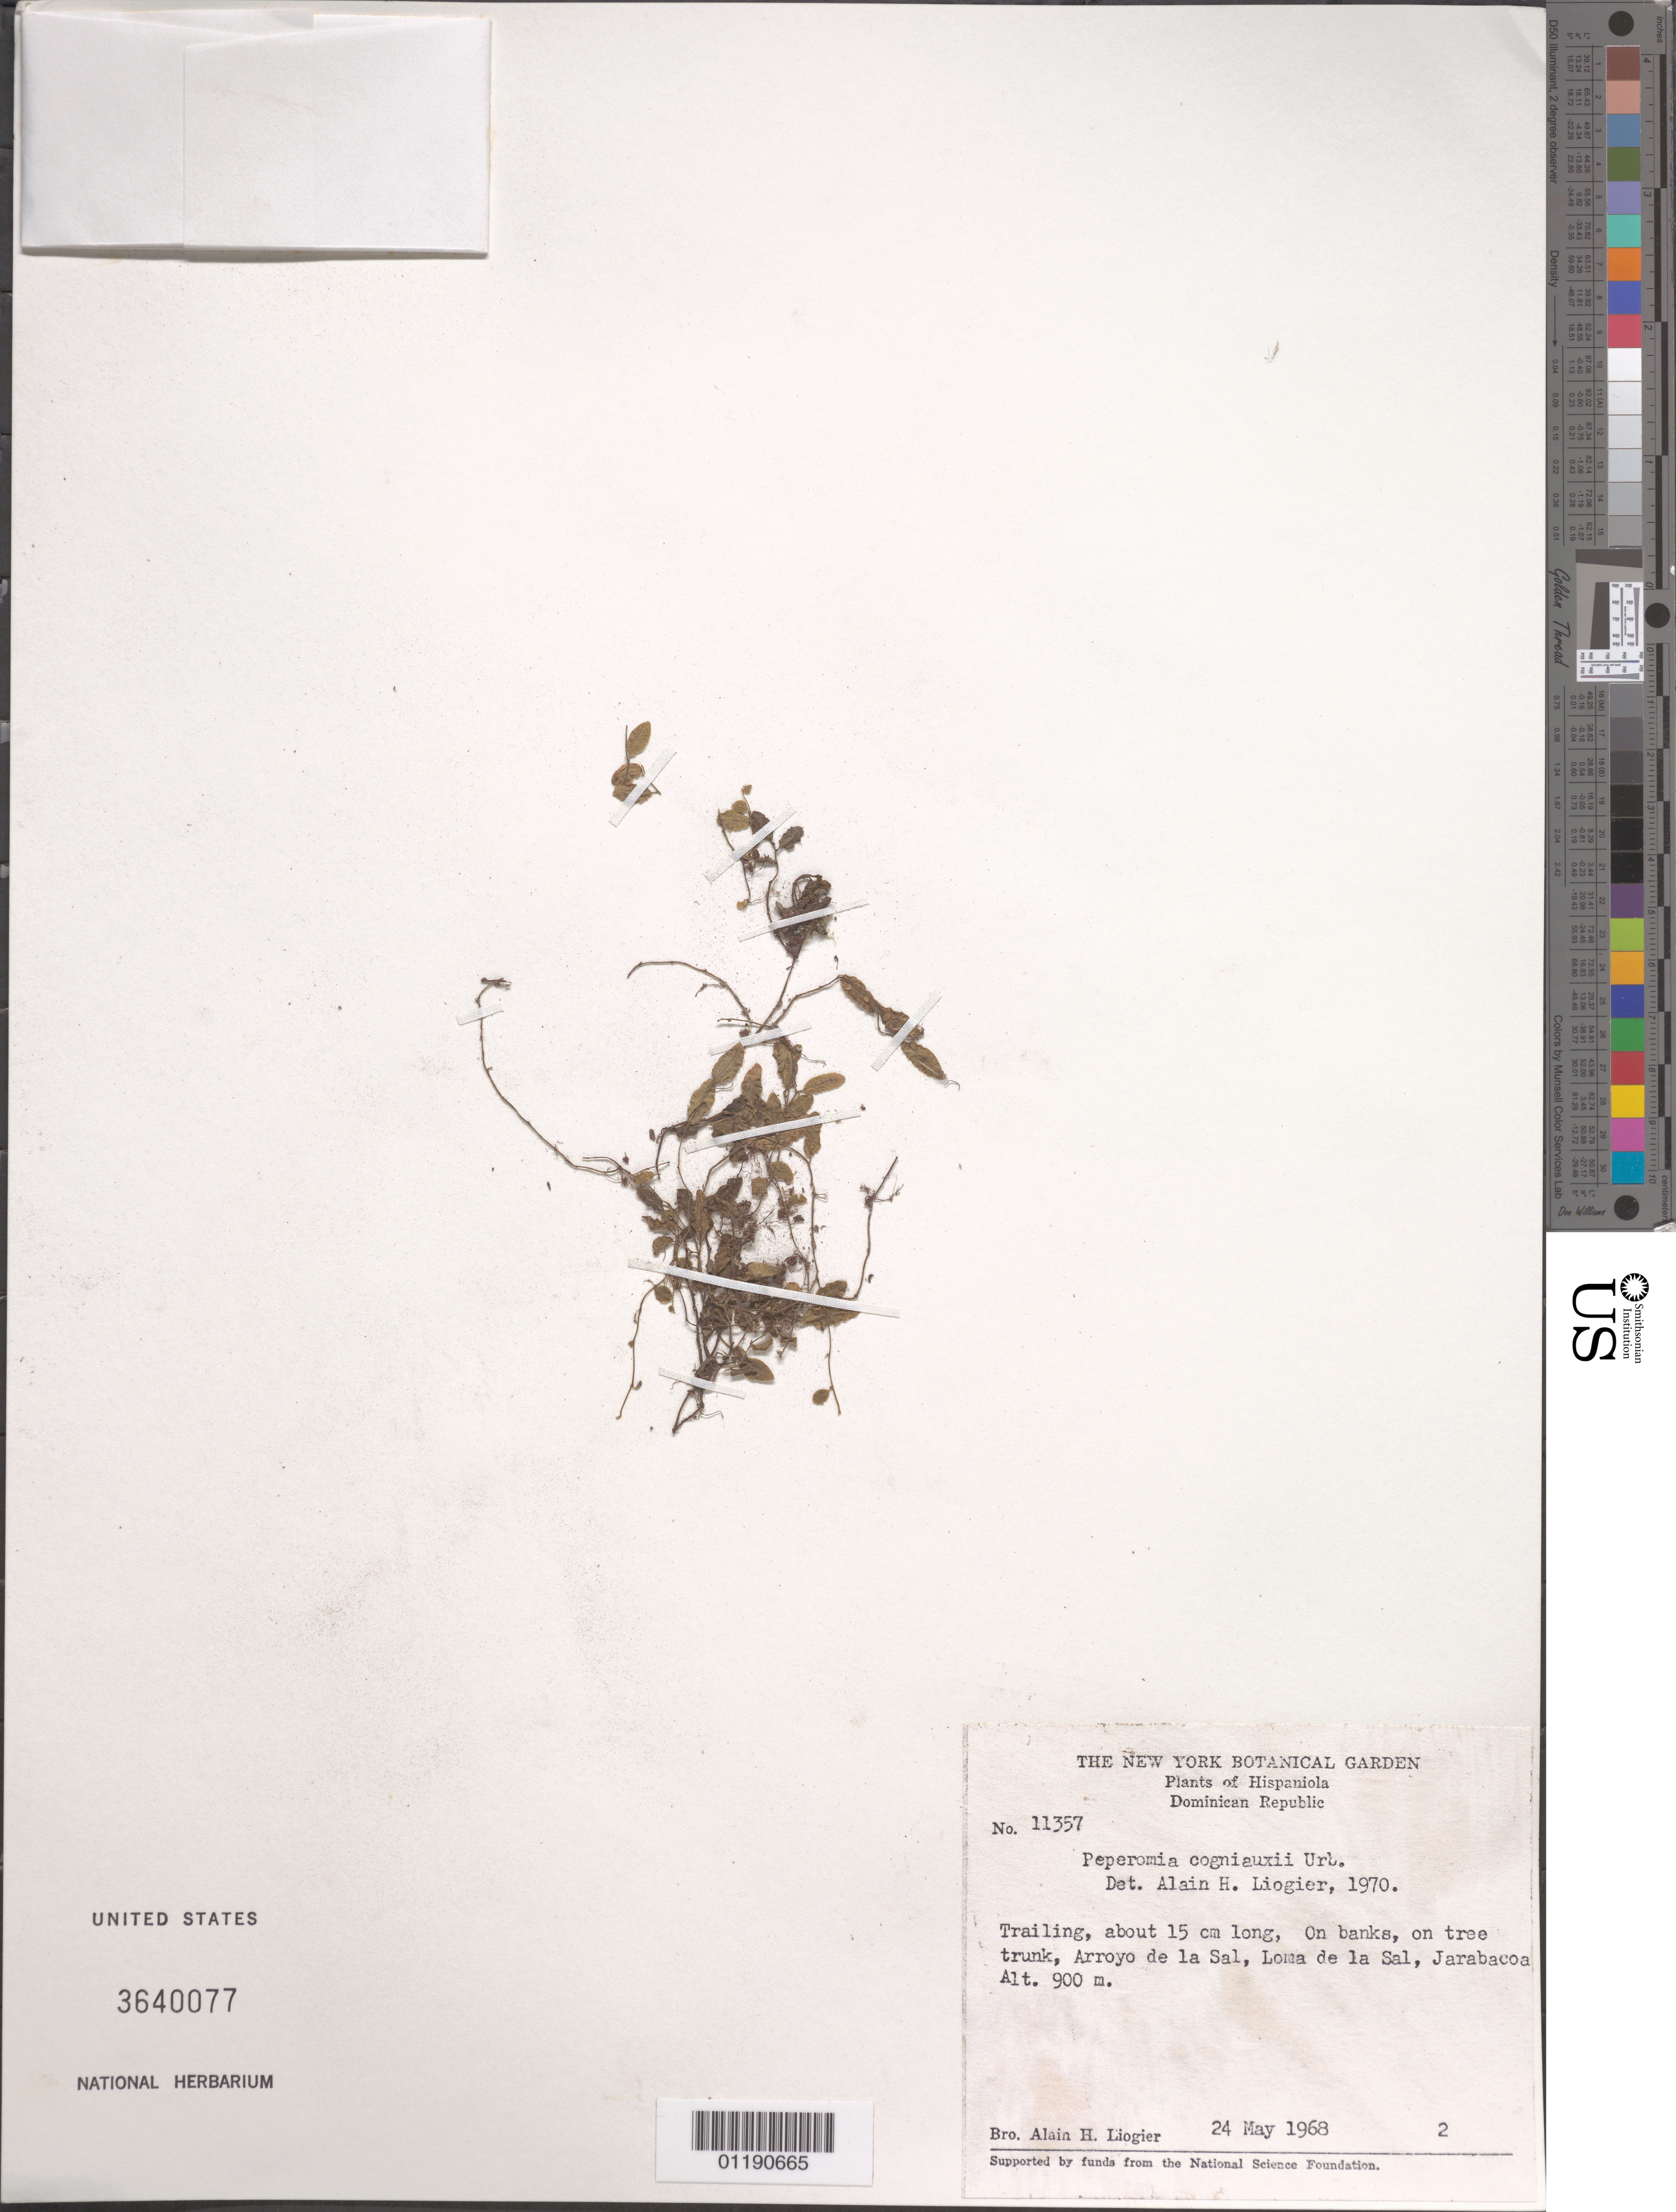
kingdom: Plantae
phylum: Tracheophyta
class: Magnoliopsida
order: Piperales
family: Piperaceae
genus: Peperomia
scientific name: Peperomia cogniauxii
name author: Urb.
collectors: A. H. Liogier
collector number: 11357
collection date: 1968-05-24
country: Dominican Republic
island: Hispaniola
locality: Arroyo de la Sal, Loma de la Sal, Jarabacoa.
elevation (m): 900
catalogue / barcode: US 3640077